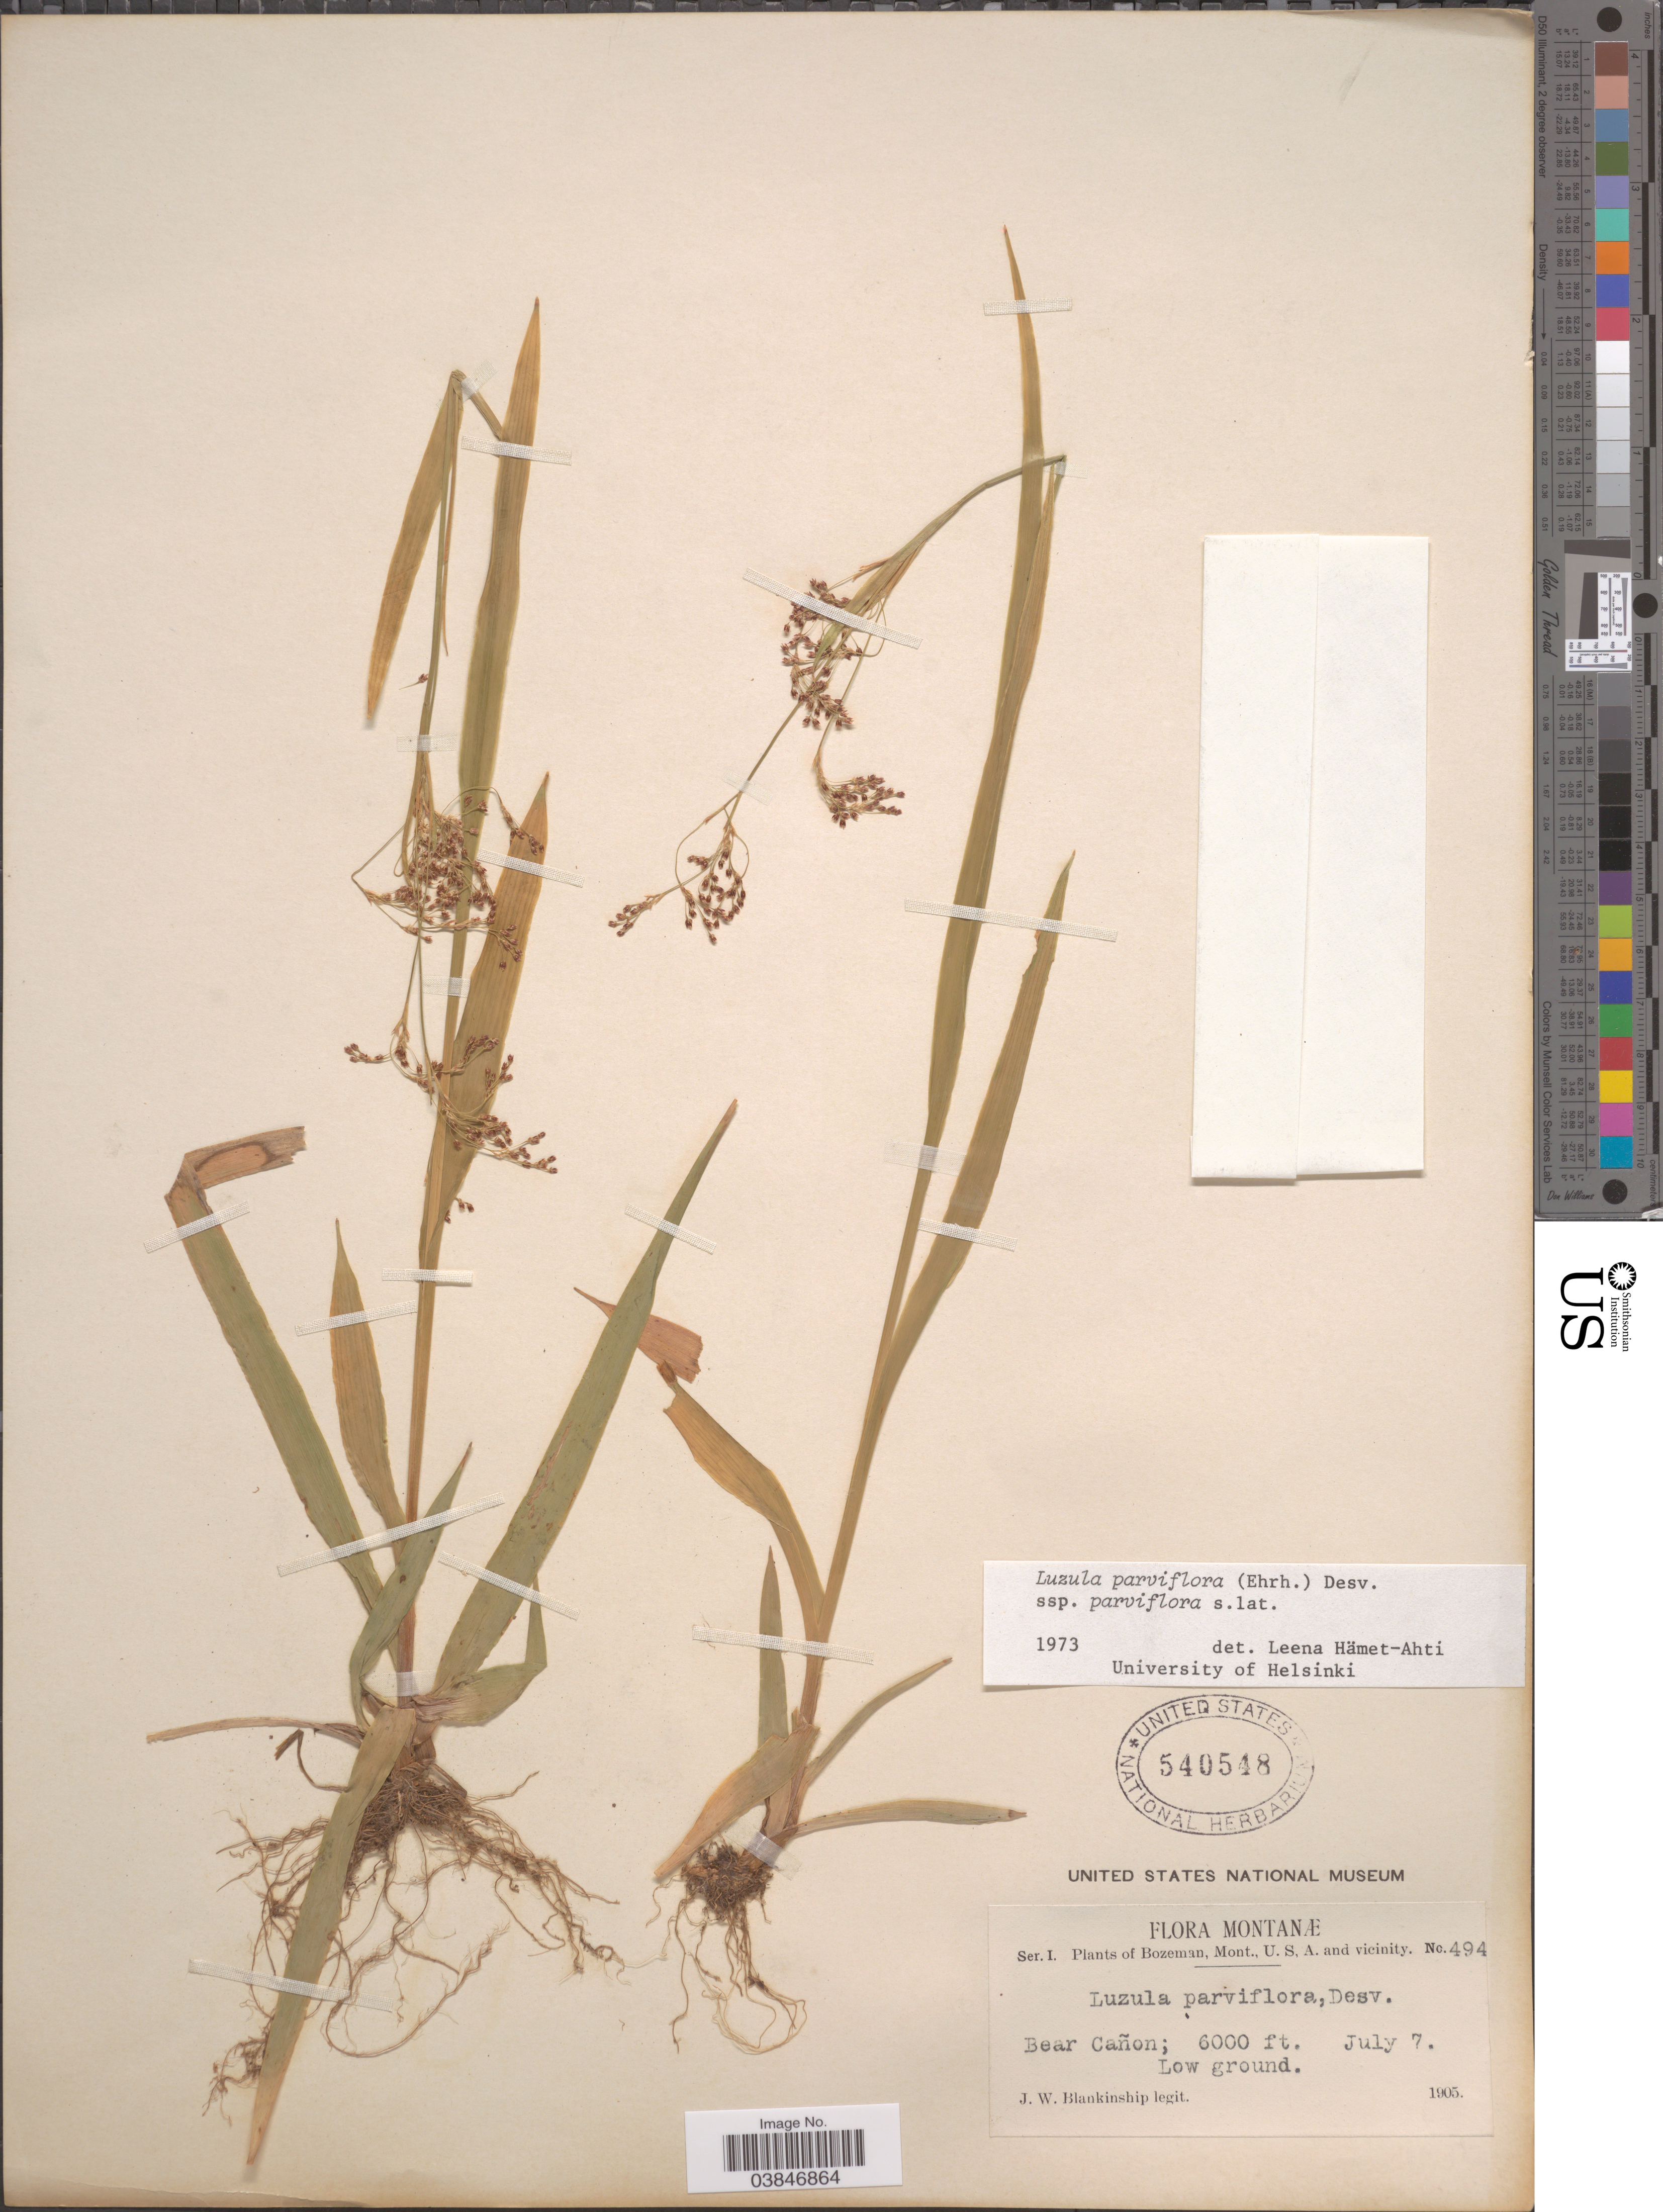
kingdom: Plantae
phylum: Tracheophyta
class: Liliopsida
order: Poales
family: Juncaceae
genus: Luzula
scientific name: Luzula parviflora subsp. parviflora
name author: (Ehrh.) Desv.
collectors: J. W. Blankinship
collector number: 494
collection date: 1905-07-07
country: United States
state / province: Montana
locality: Bozeman and vicinity. Bear Cañon.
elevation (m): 1829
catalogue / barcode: US 540548